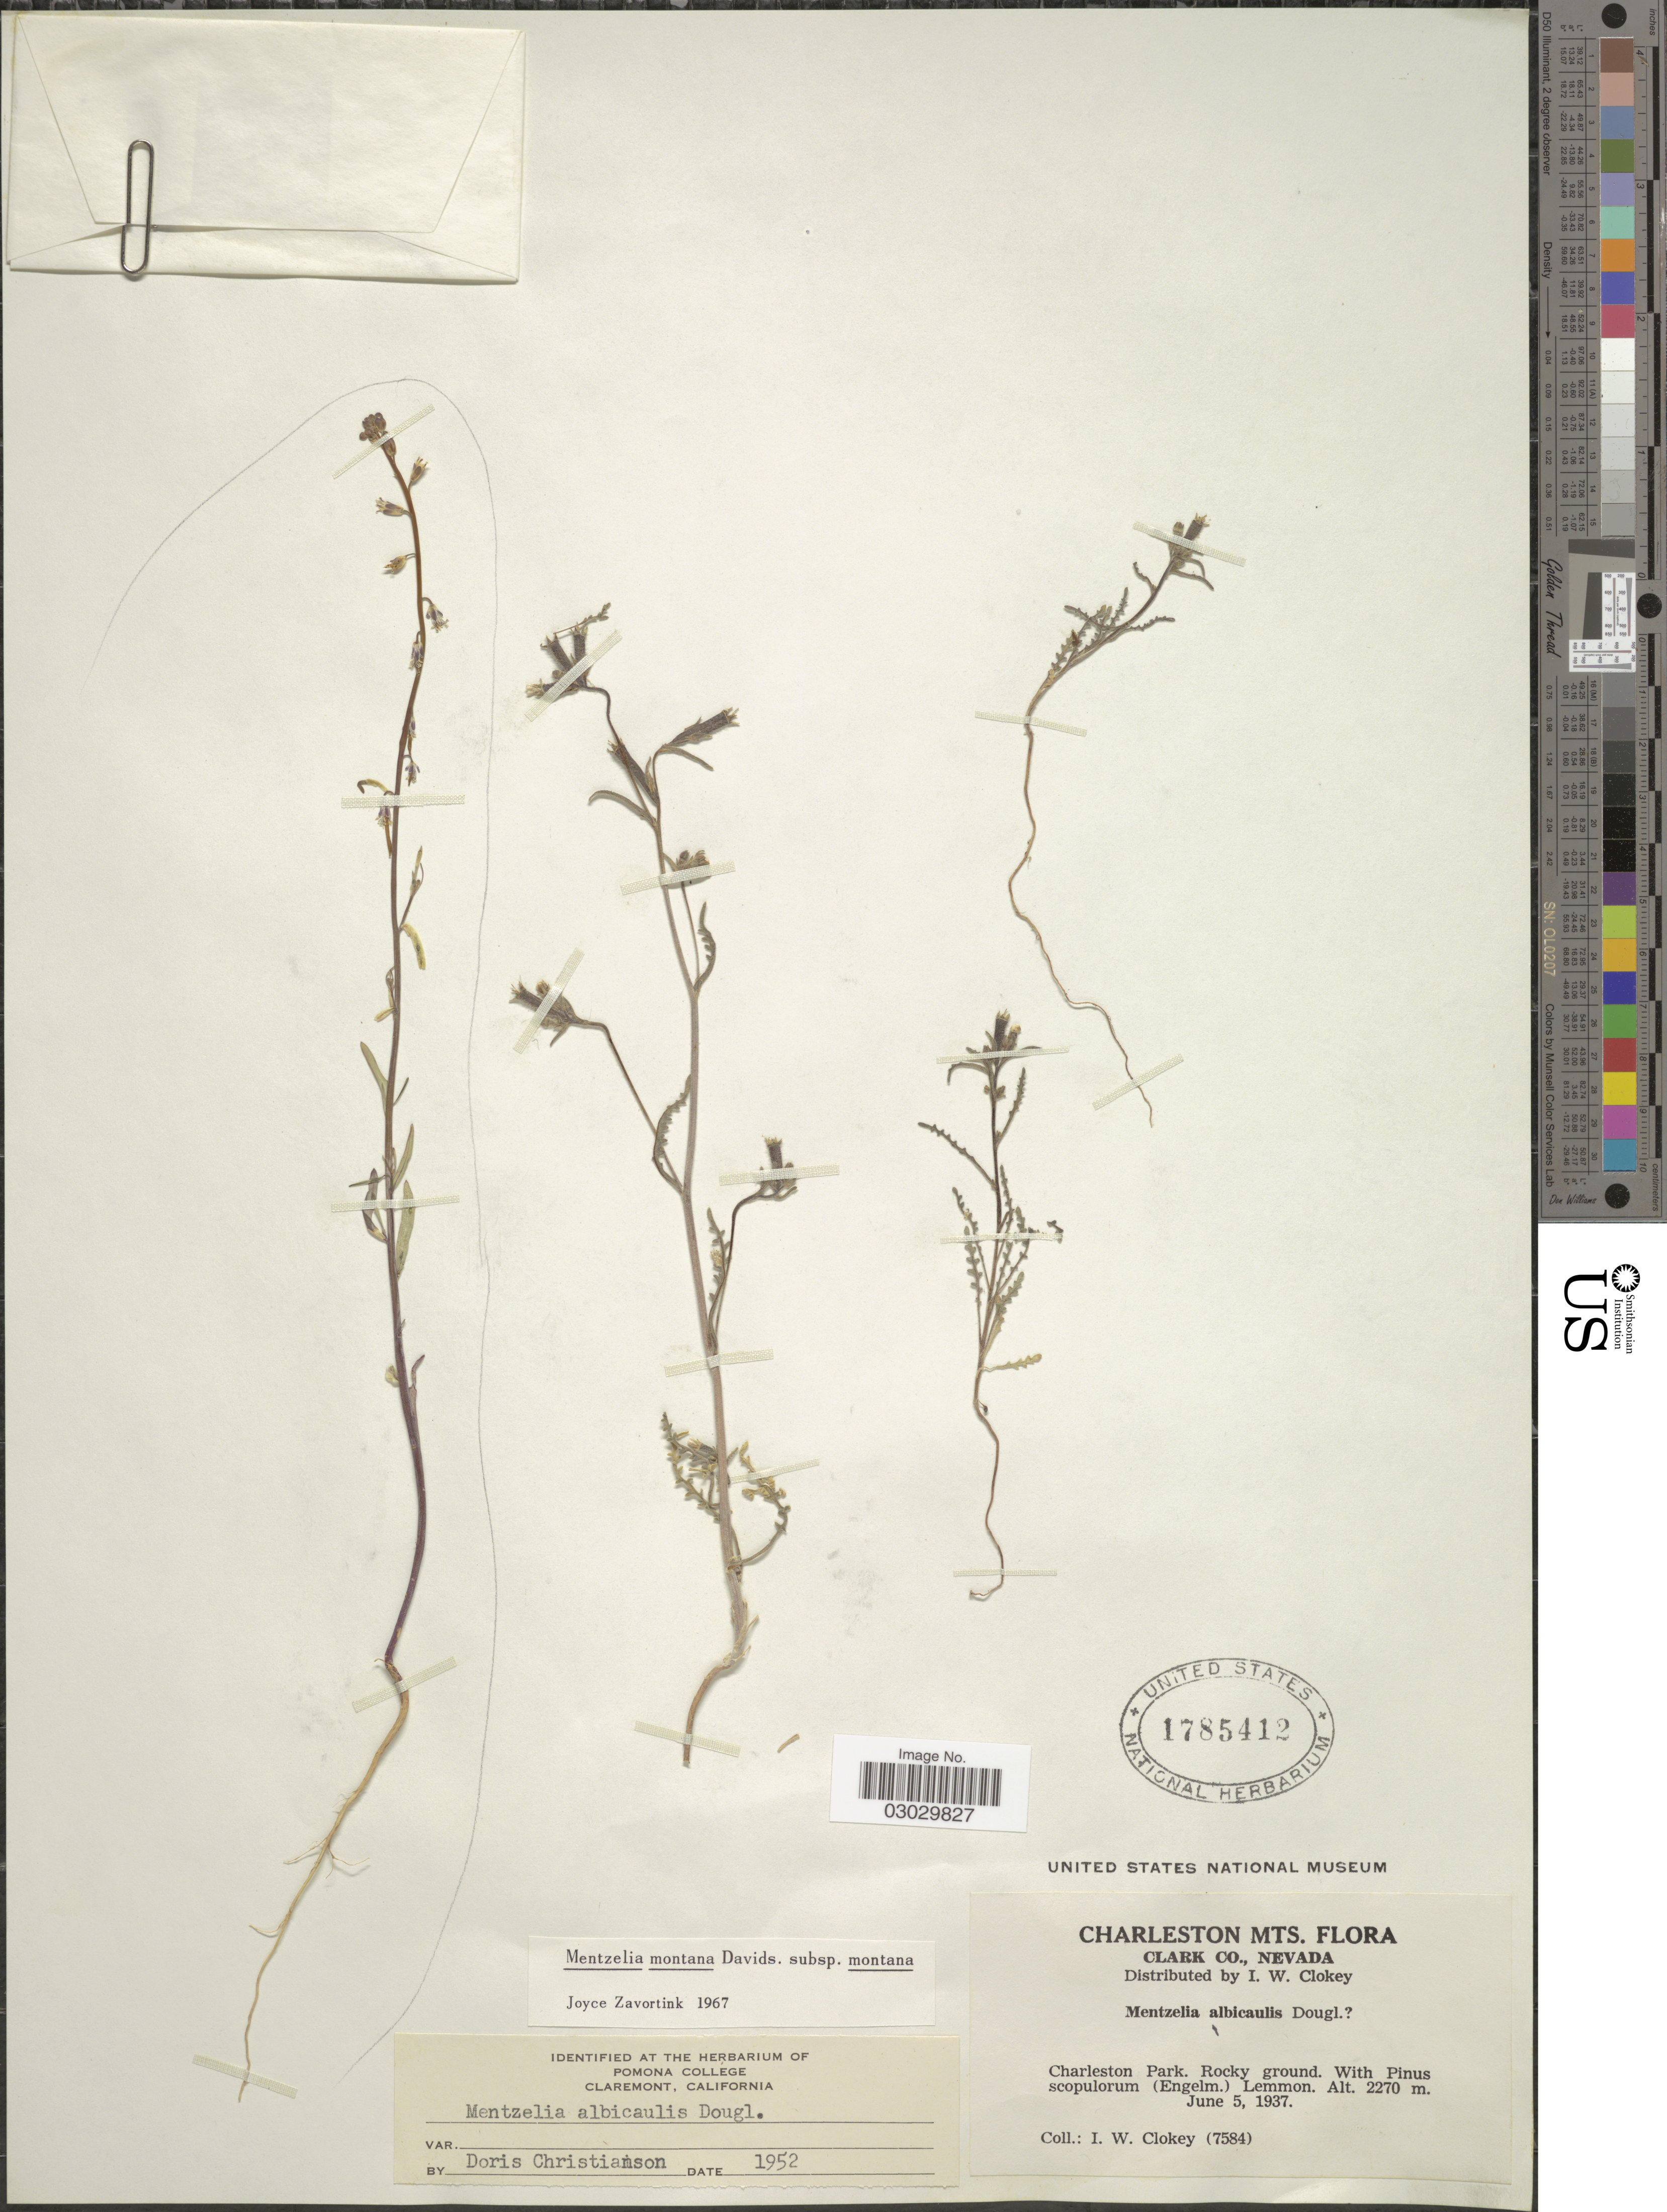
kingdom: Plantae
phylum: Tracheophyta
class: Magnoliopsida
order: Cornales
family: Loasaceae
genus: Mentzelia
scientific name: Mentzelia montana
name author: (Davidson) Davidson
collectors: I. W. Clokey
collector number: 7584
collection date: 1937-06-05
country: United States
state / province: Nevada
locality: Charleston Mts., Clark Co. Charleston Park.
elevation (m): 2270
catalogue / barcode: US 1785412